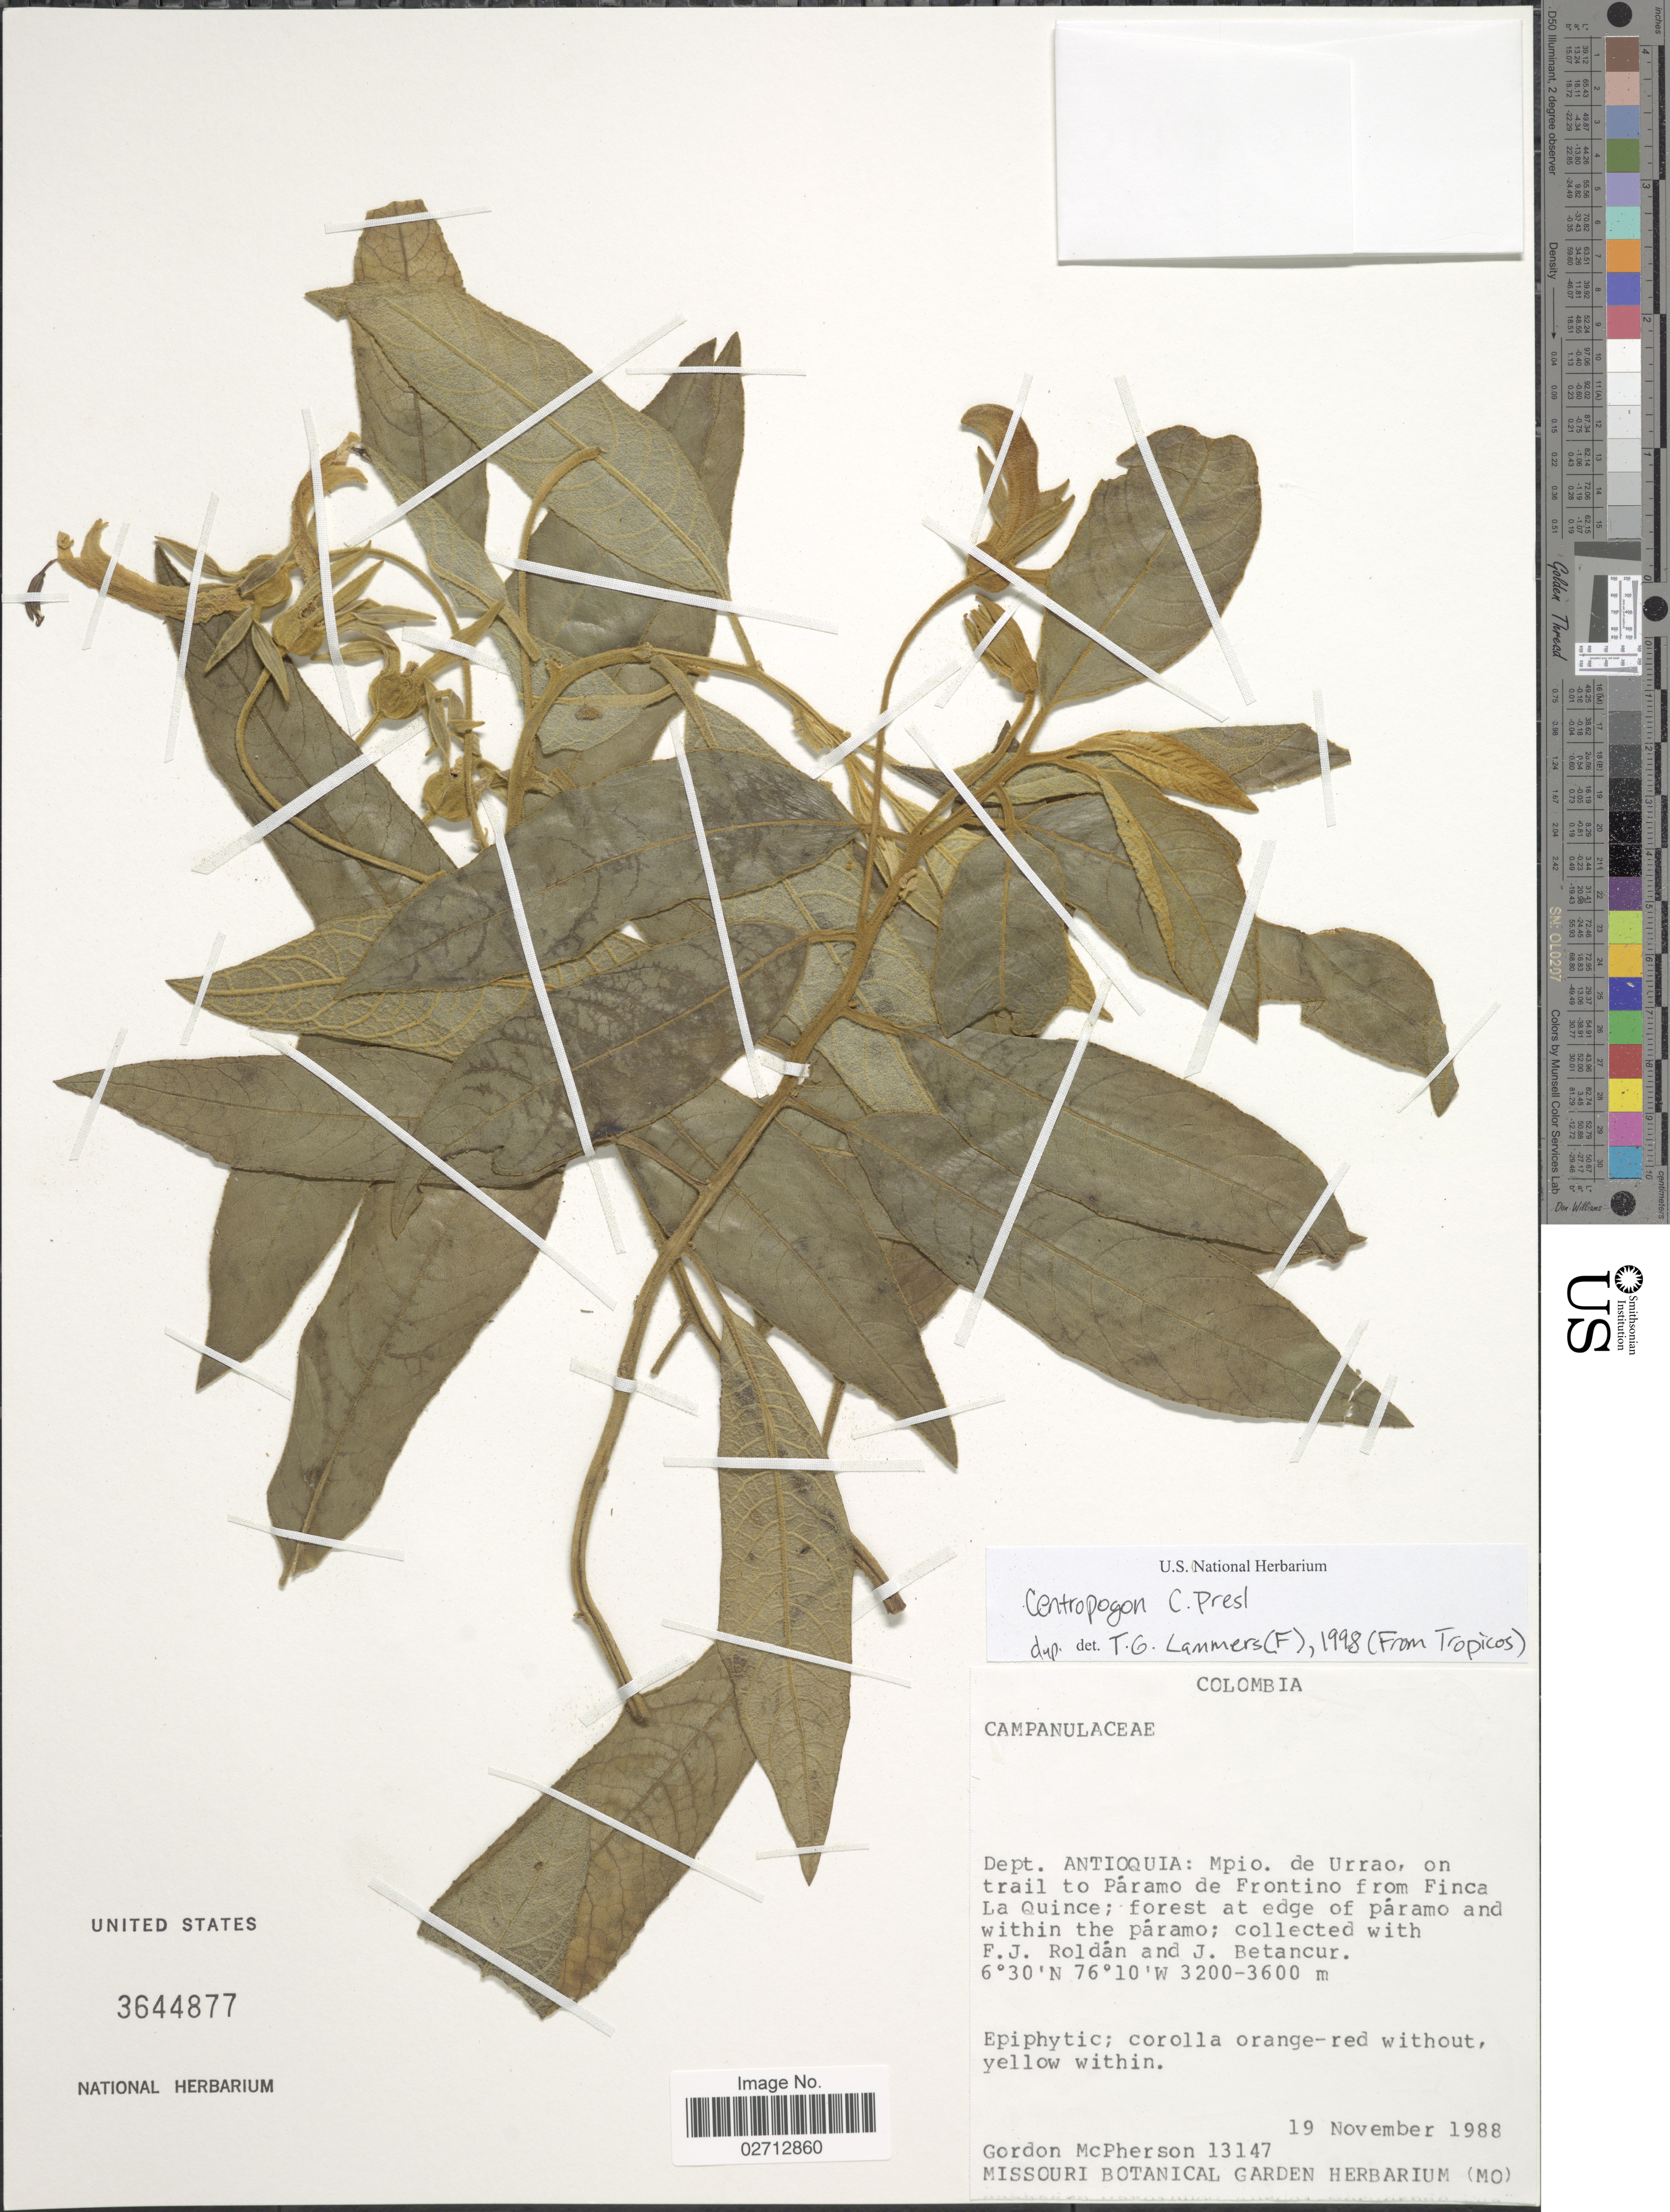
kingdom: Plantae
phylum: Tracheophyta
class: Magnoliopsida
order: Asterales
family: Campanulaceae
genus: Centropogon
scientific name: Centropogon sp.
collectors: G. D. McPherson, F. J. Roldán & J. Betancur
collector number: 13147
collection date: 1988-11-19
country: Colombia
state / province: Antioquia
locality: Mpio. de Urrao, on trail to Paramo de Frontino from Finca La Quince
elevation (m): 3200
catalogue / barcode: US 3644877